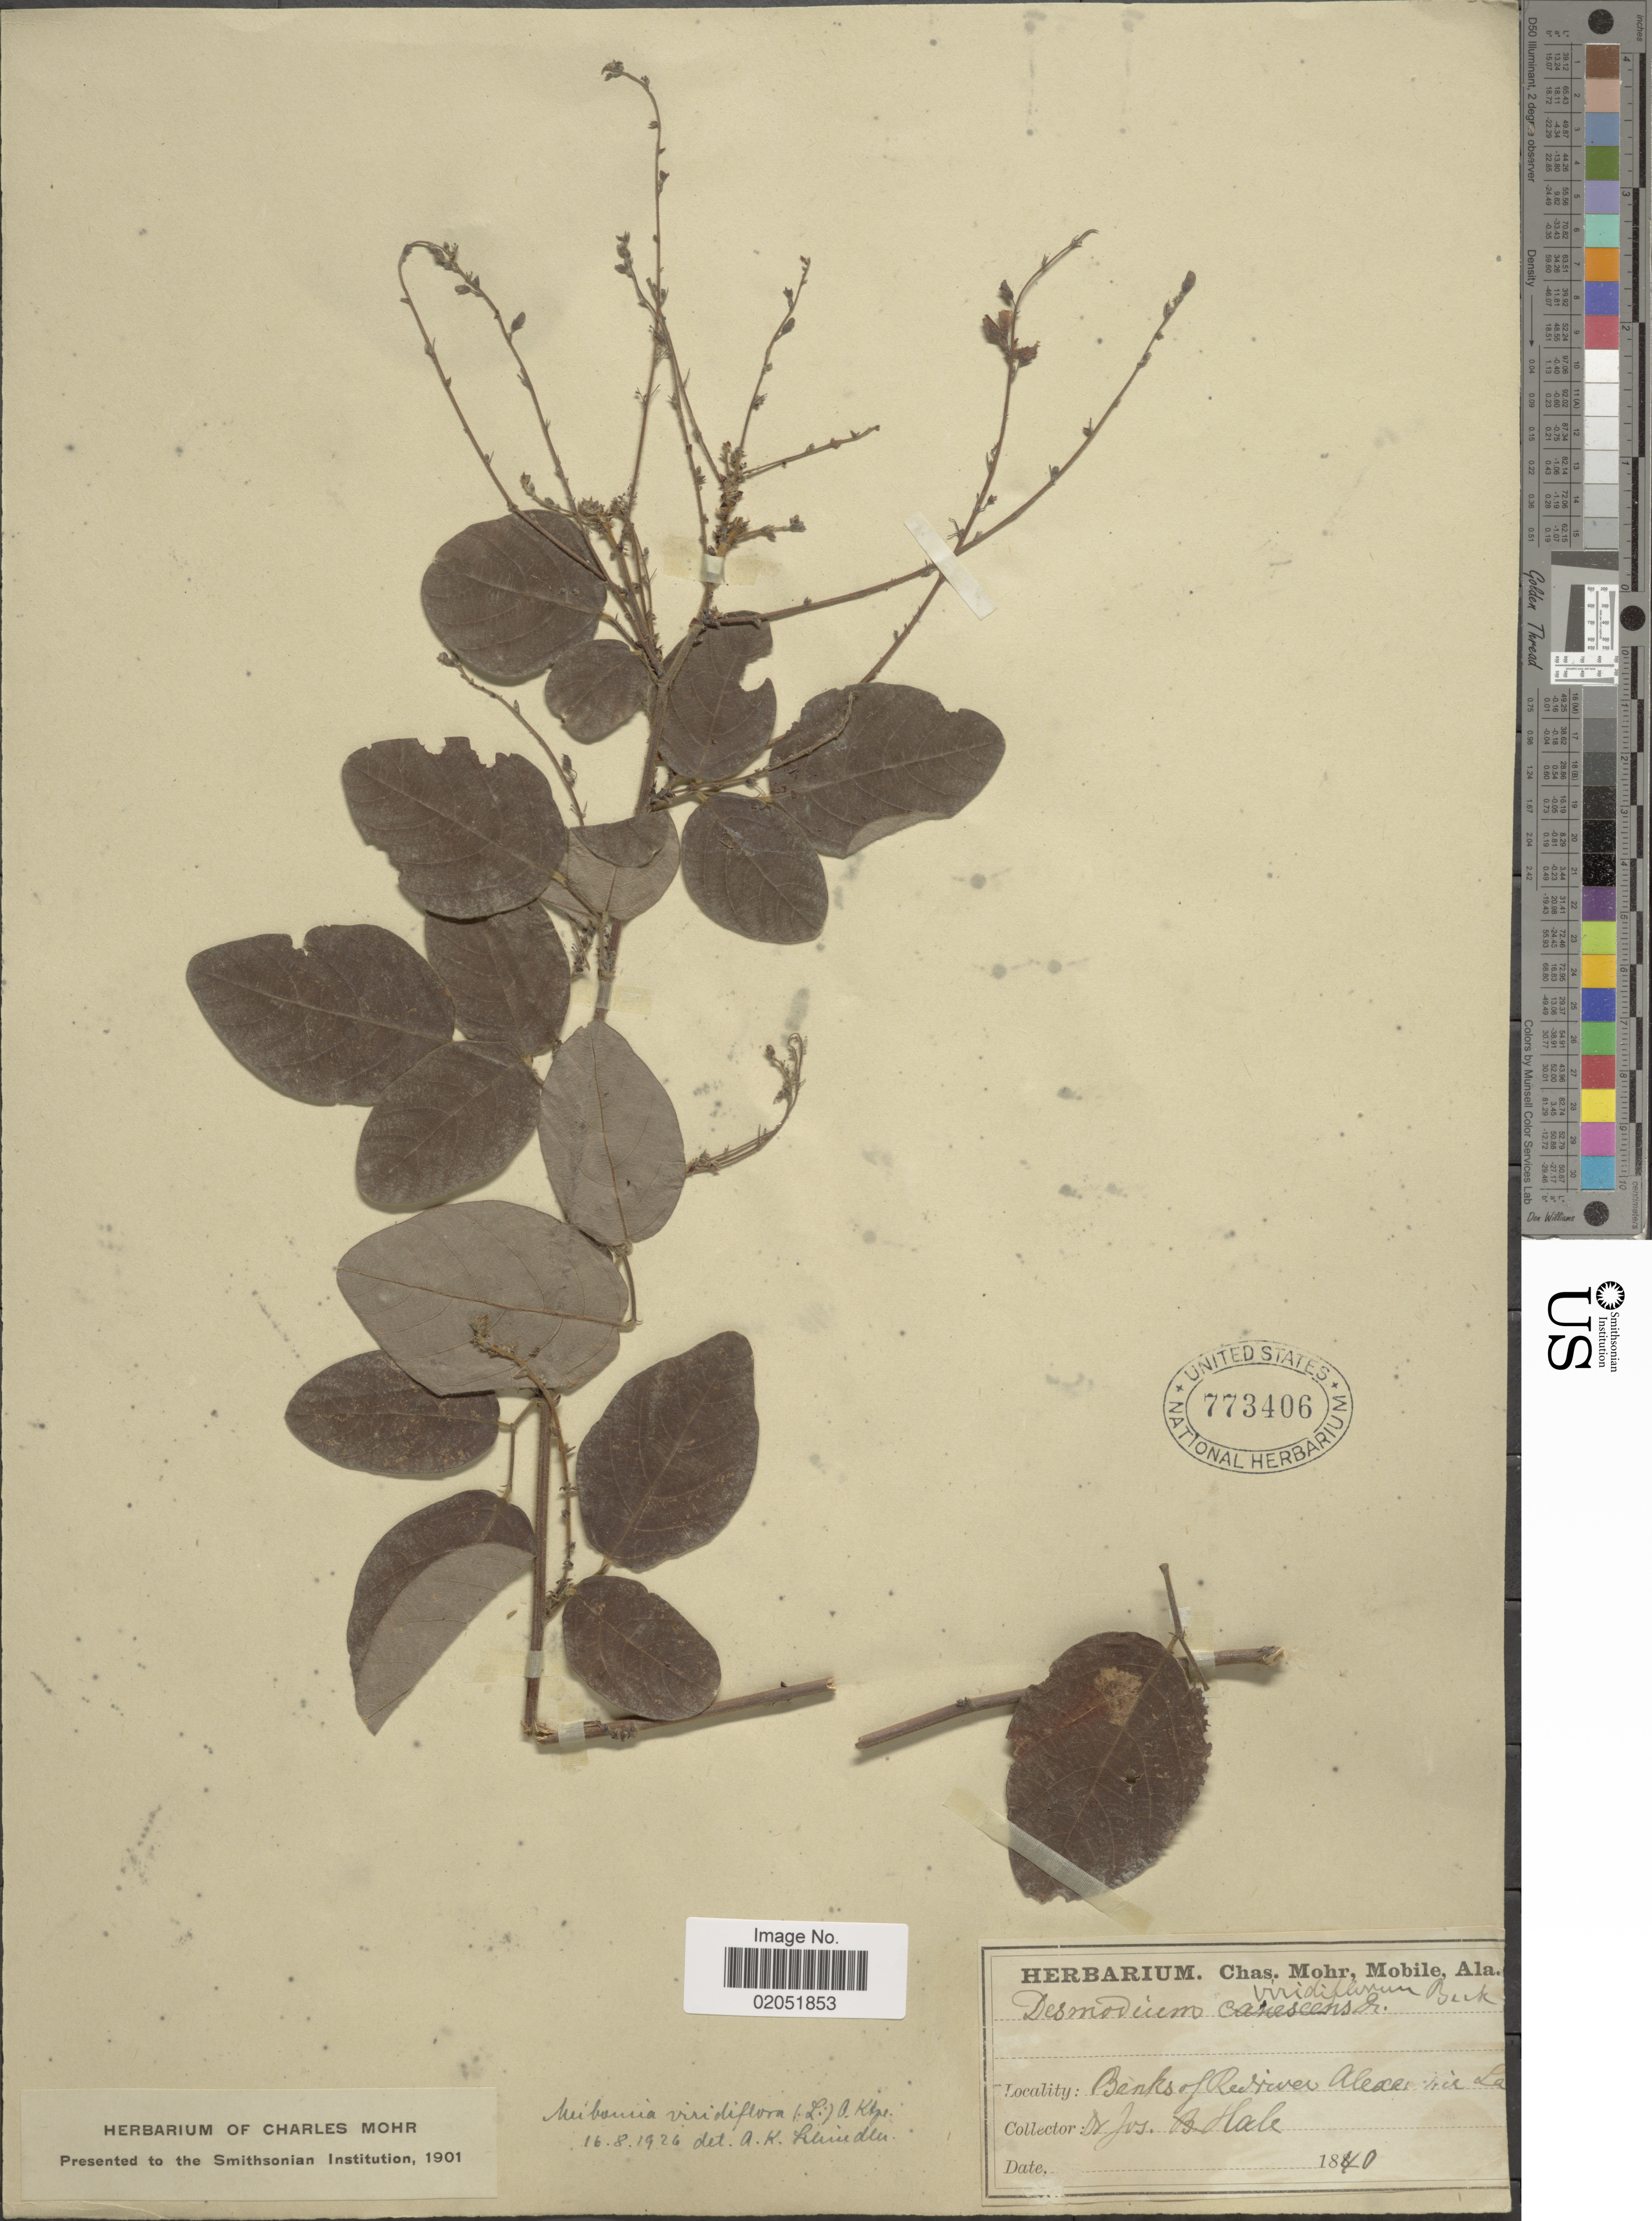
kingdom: Plantae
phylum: Tracheophyta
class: Magnoliopsida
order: Fabales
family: Fabaceae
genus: Desmodium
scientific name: Desmodium viridiflorum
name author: (L.) DC.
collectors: J. Hale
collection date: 1840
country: United States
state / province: Louisiana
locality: Banks of Redriver Alexandria.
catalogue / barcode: US 773406